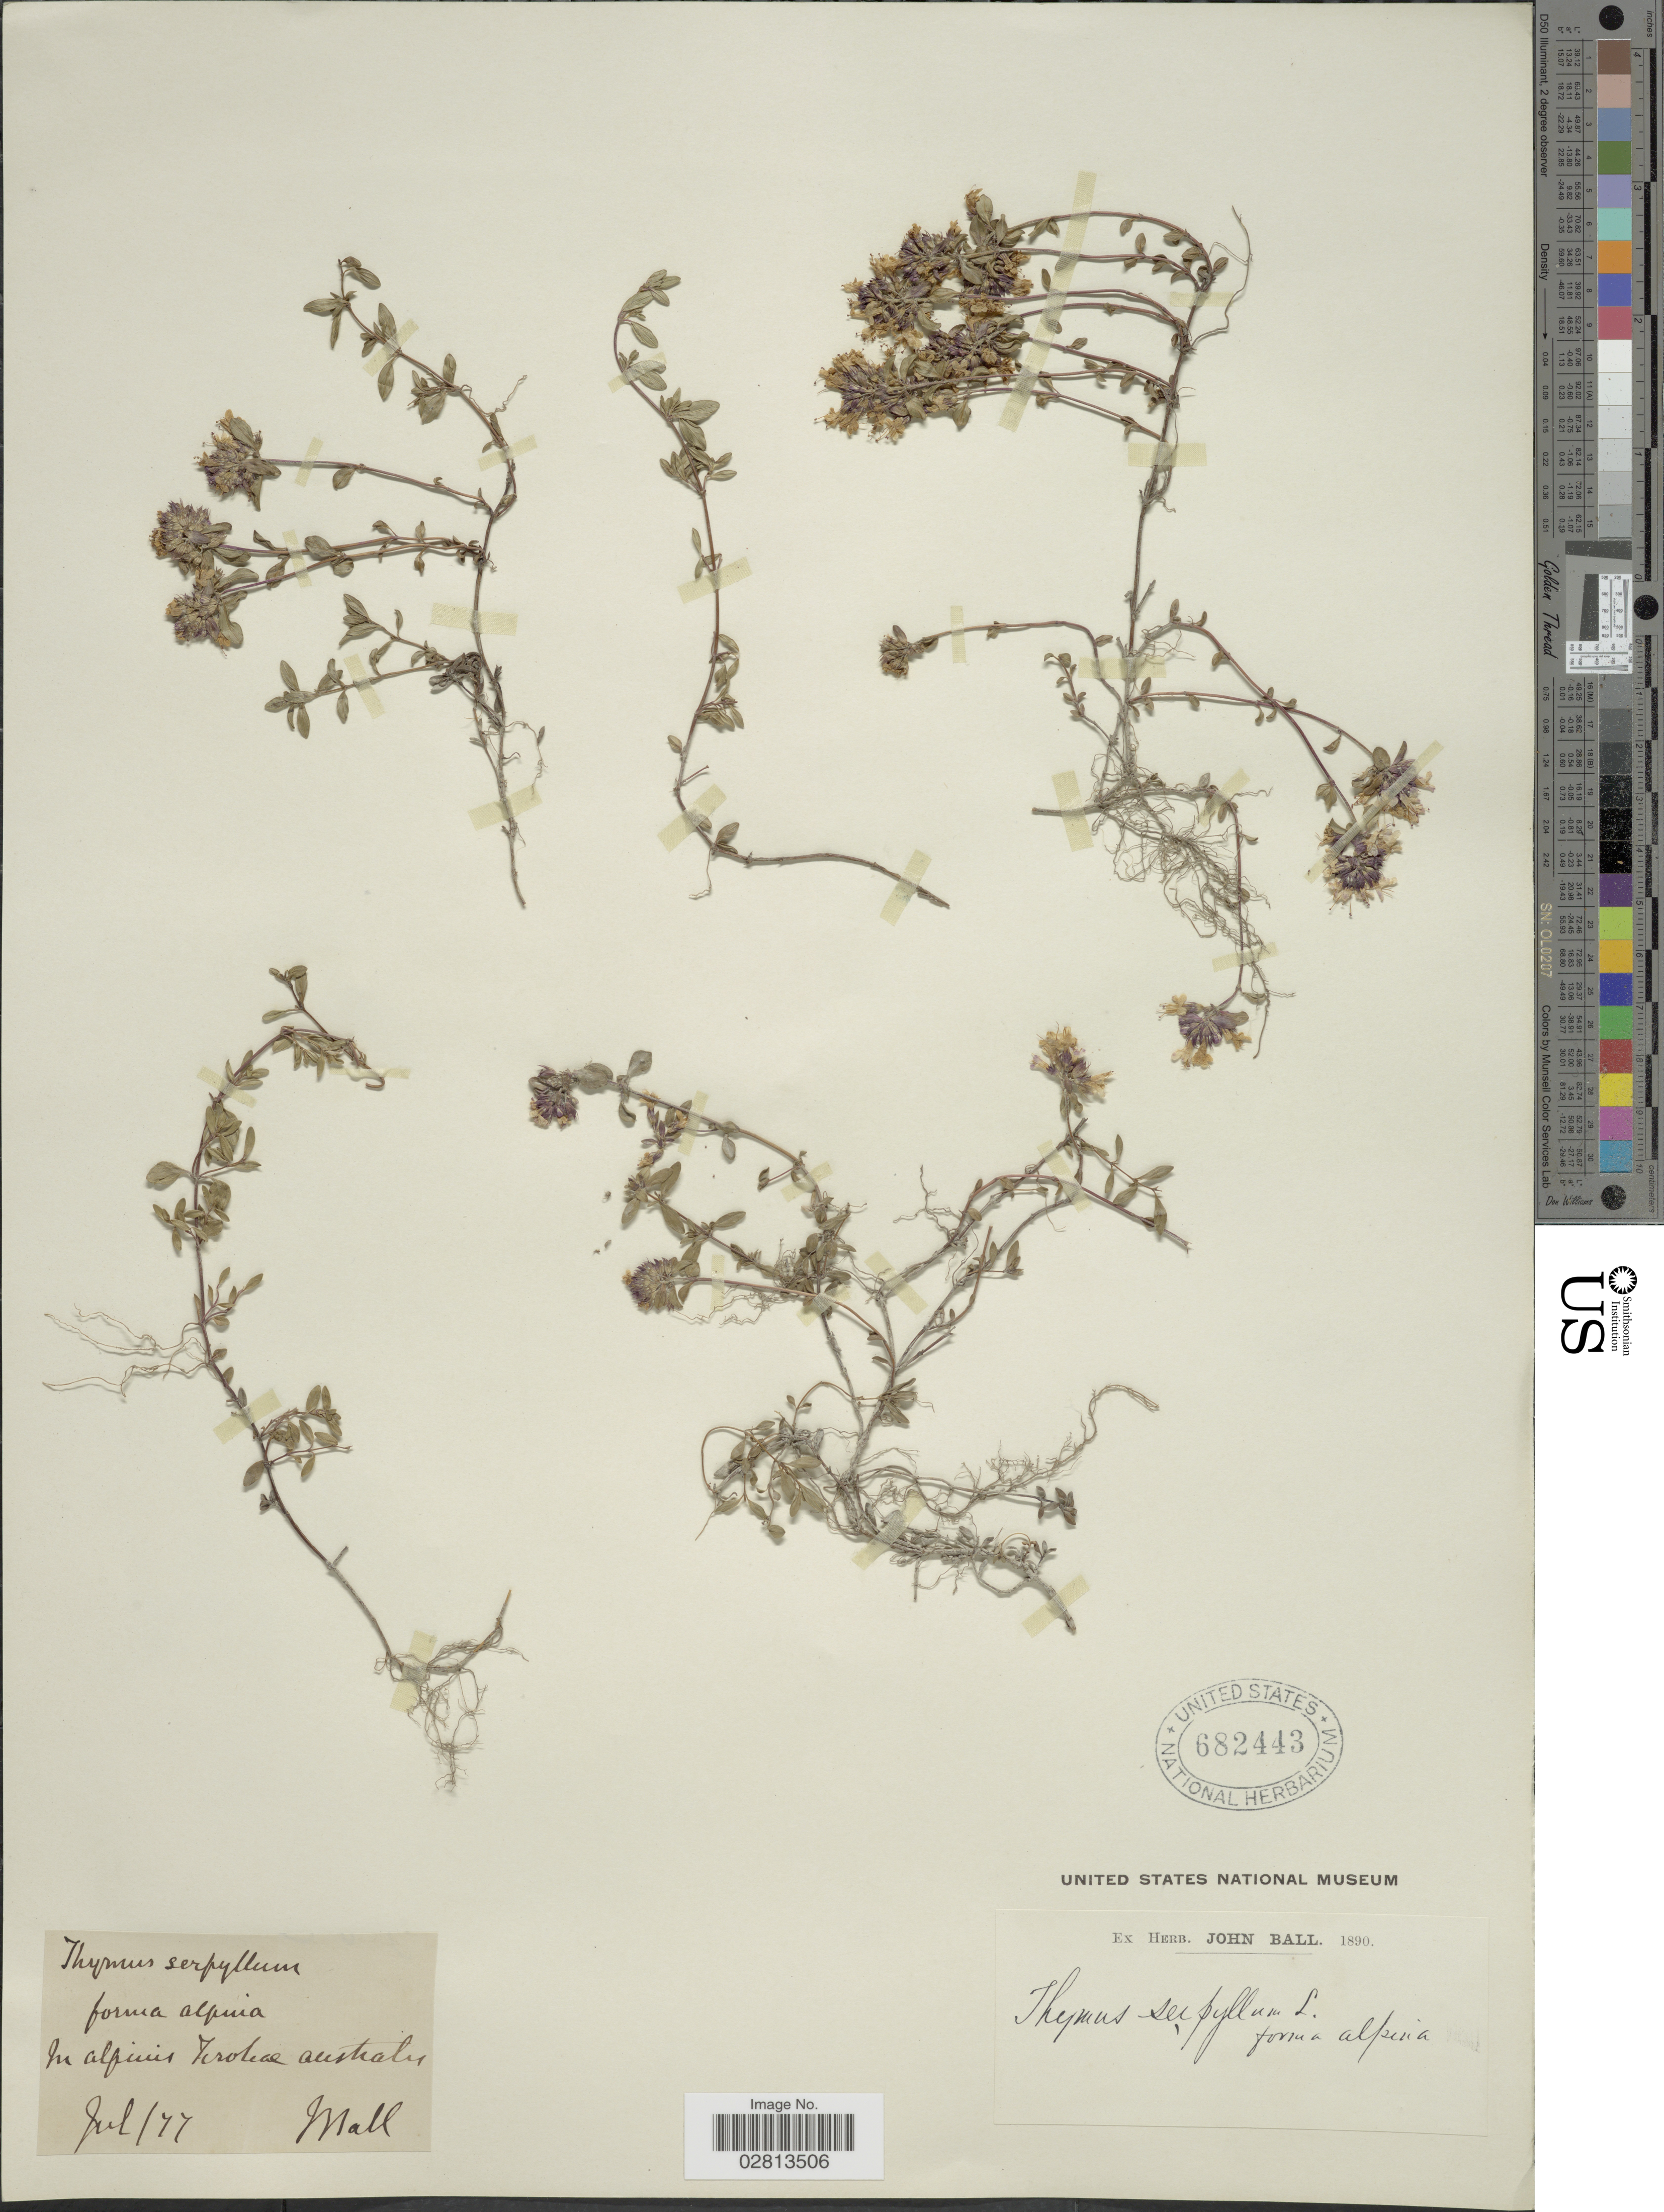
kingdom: Plantae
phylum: Tracheophyta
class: Magnoliopsida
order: Lamiales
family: Lamiaceae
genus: Thymus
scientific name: Thymus serpyllum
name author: L.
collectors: J. Ball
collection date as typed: Transcribed d/m/y: /7/77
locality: In alpinis Tiroliae australis.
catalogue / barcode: US 682443